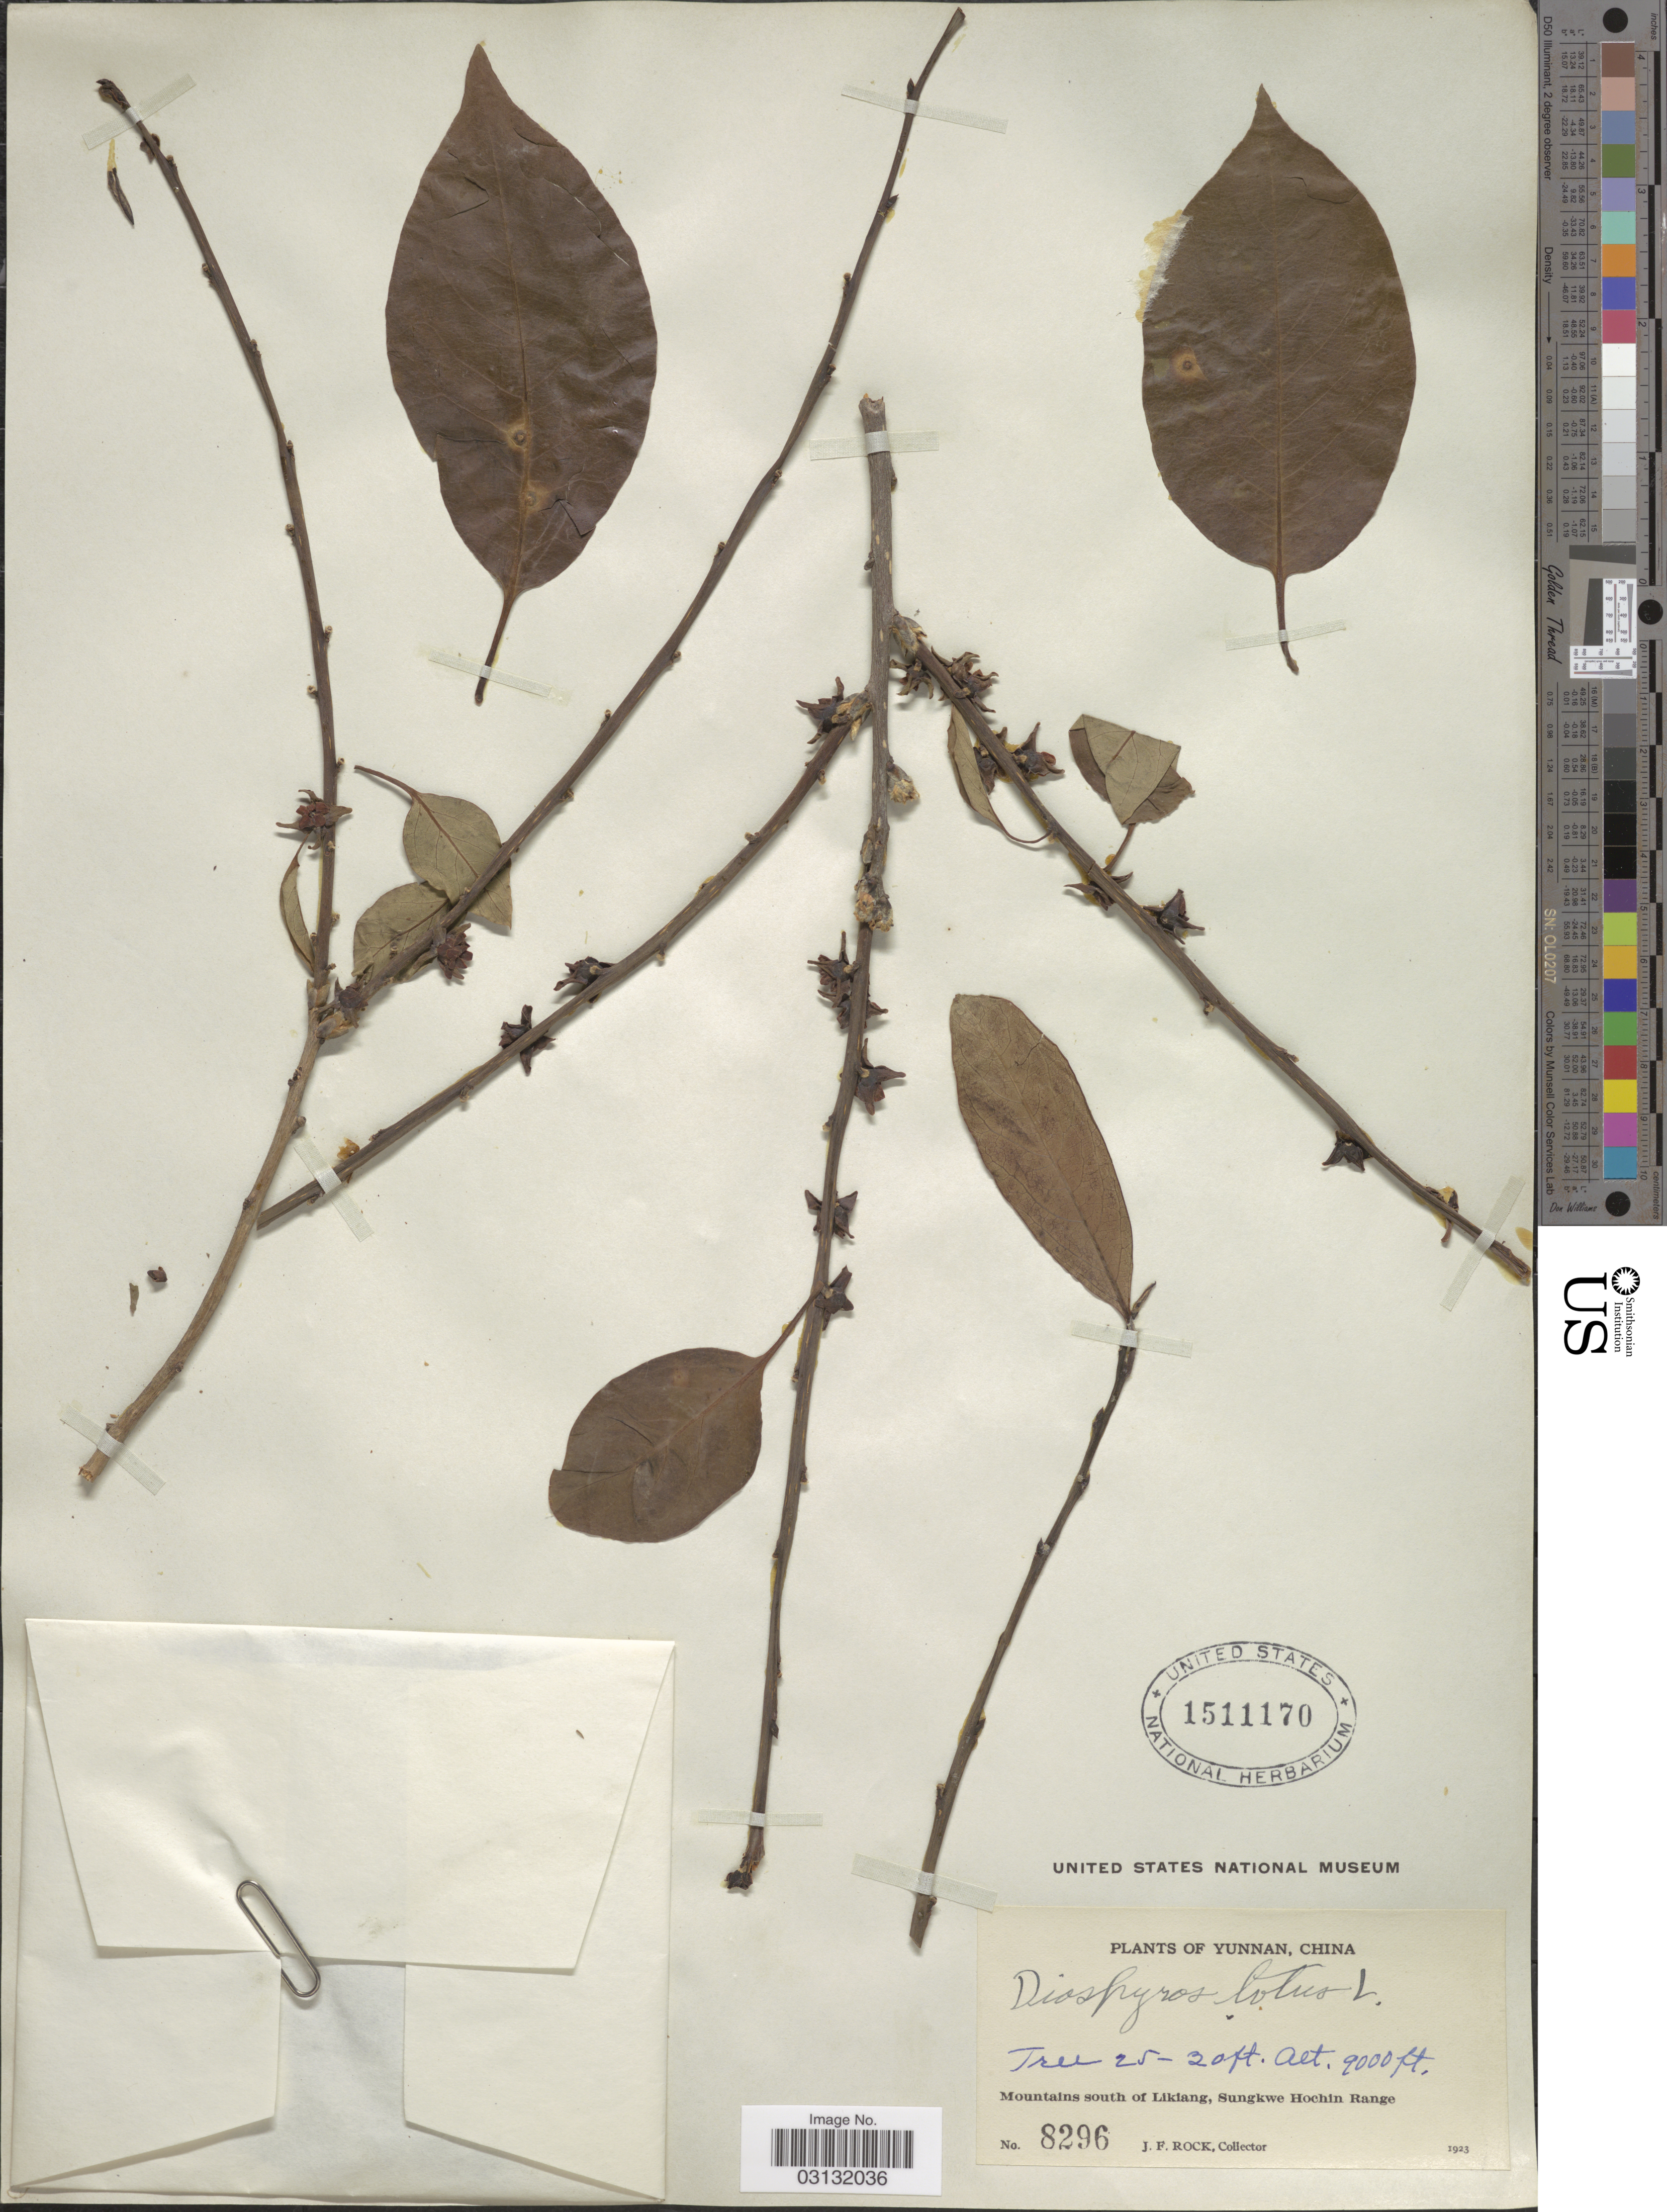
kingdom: Plantae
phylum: Tracheophyta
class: Magnoliopsida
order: Ericales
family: Ebenaceae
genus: Diospyros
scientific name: Diospyros lotus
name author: L.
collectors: J. Rock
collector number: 8296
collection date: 1923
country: China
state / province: Yunnan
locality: Mountains south of Likiang, Sungkwe Hochin Range.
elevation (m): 2743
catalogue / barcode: US 1511170